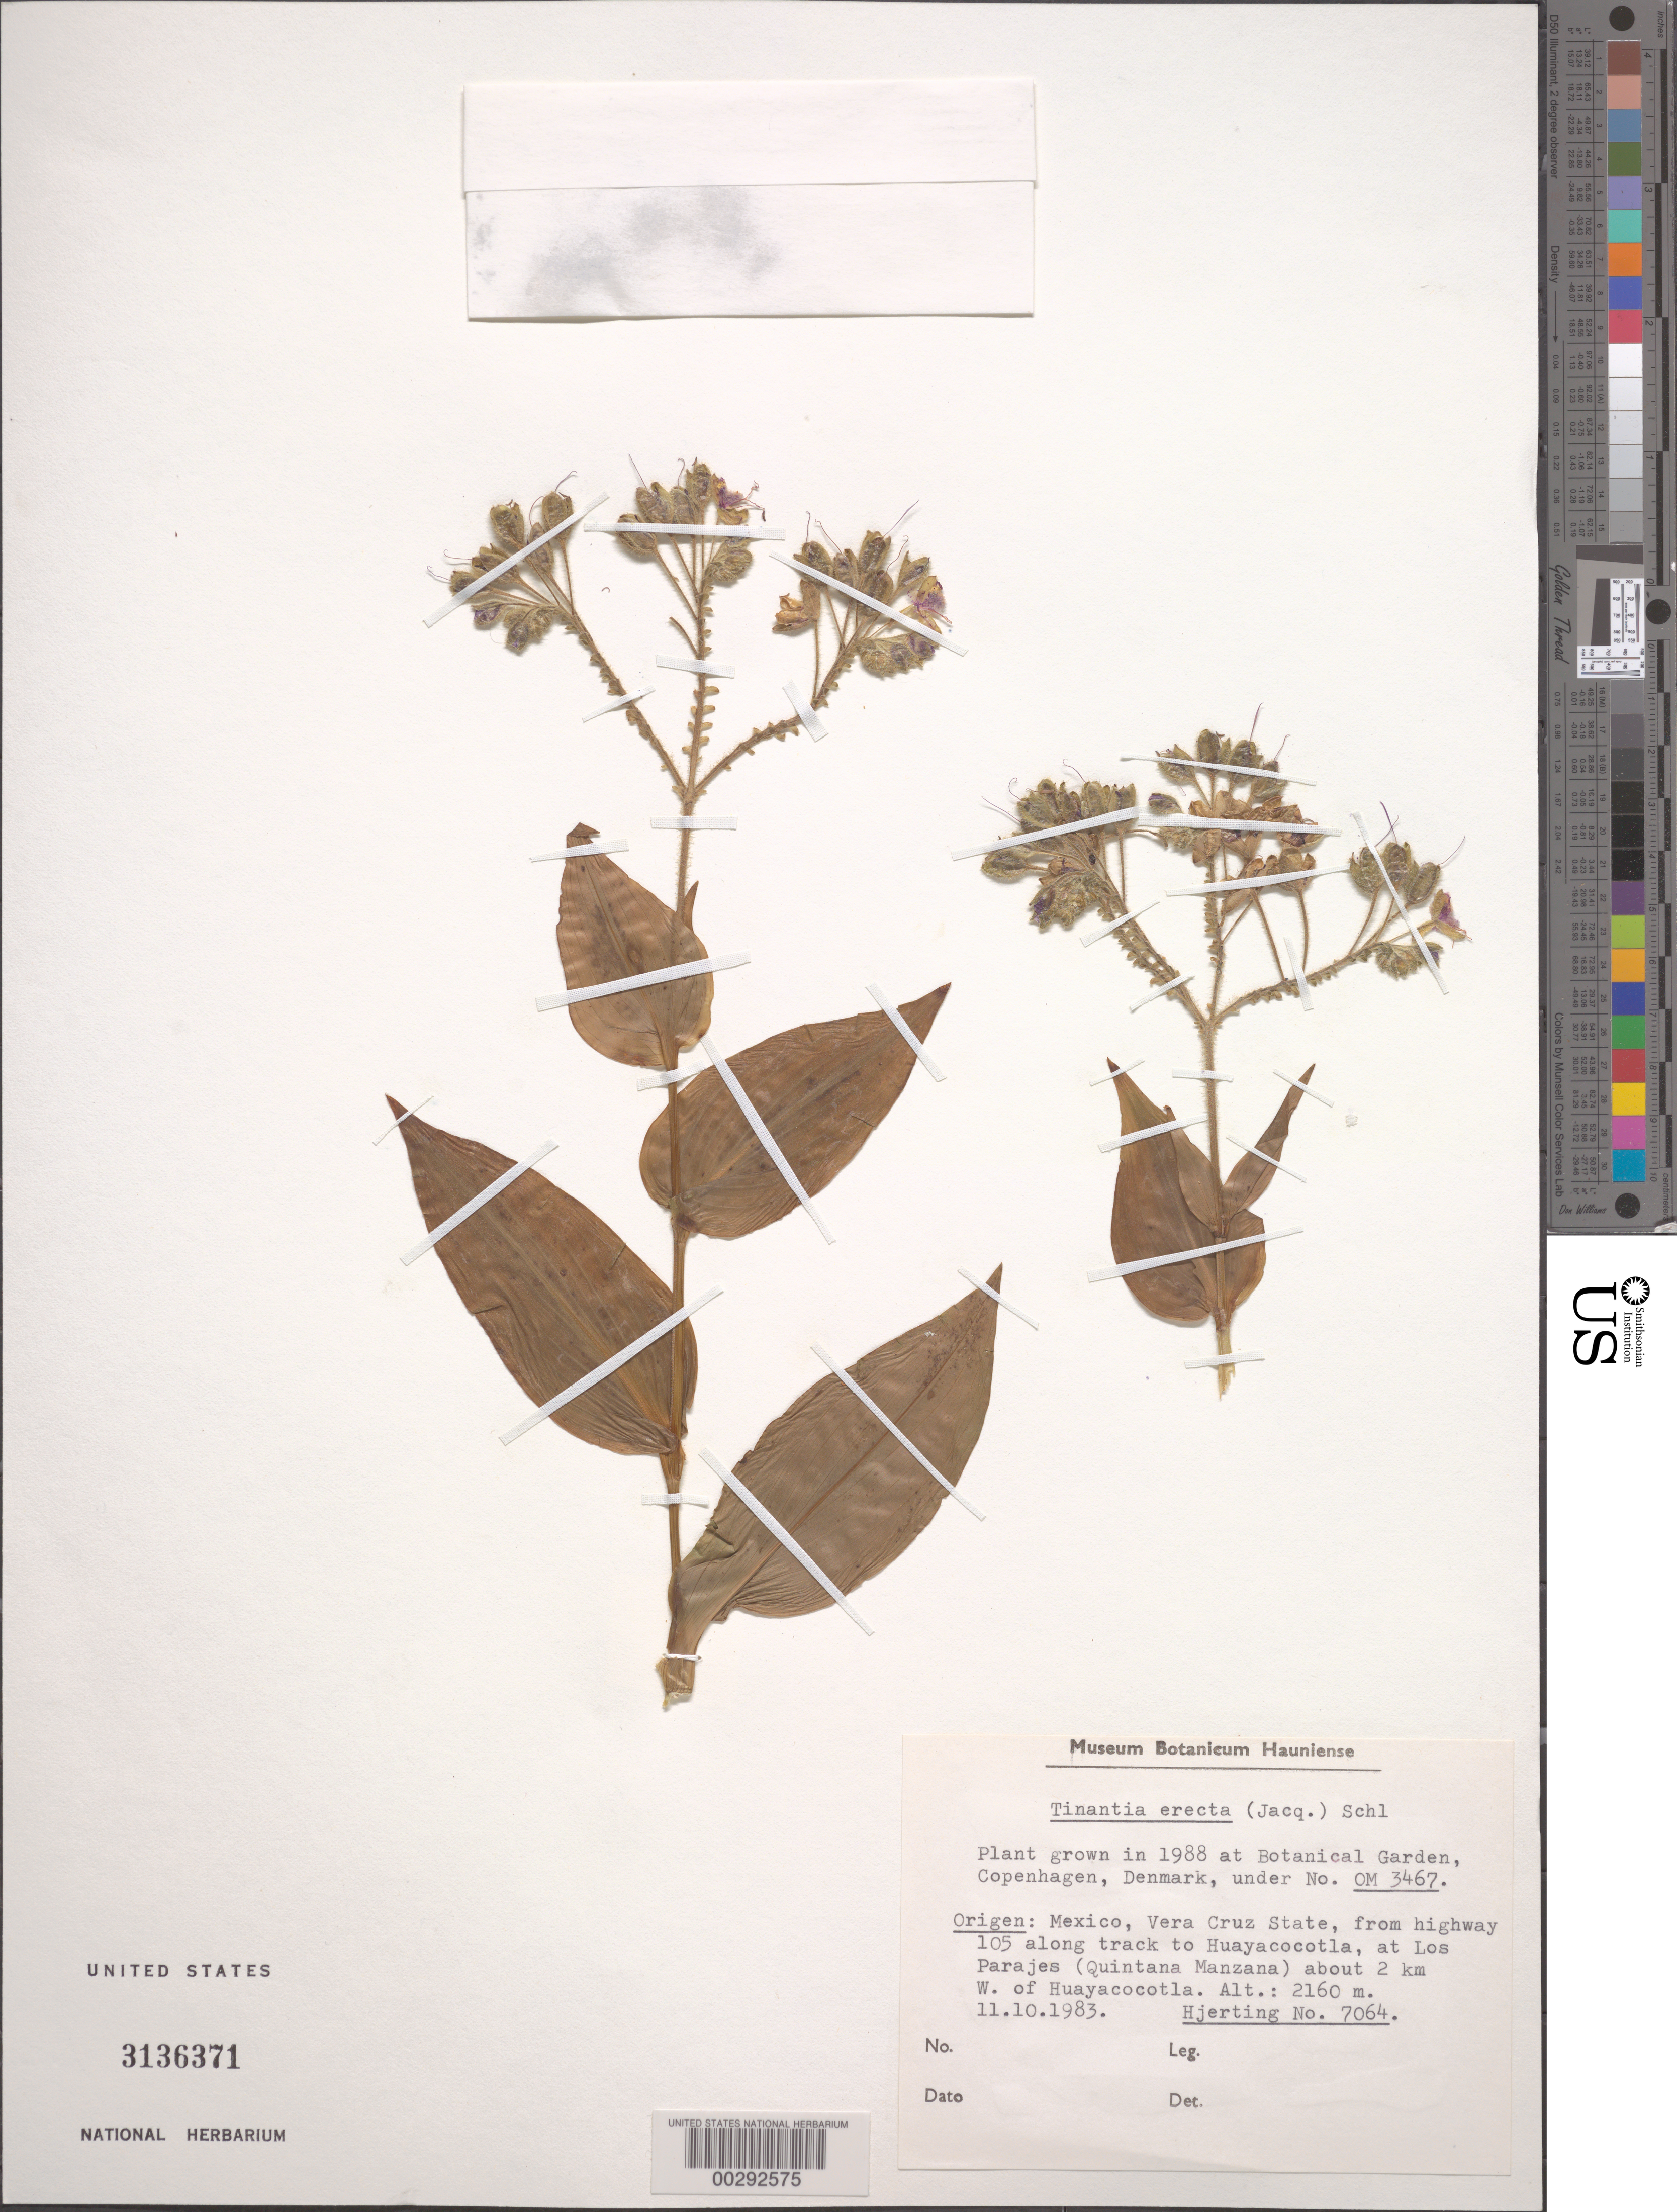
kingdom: Plantae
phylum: Tracheophyta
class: Liliopsida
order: Commelinales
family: Commelinaceae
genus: Tinantia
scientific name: Tinantia erecta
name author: (Jacq.) Fenzl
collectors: J. P. Hjerting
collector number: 7064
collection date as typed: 11 Oct 1983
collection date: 1983-10-11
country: Mexico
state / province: Veracruz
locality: Along track to Huayacocotla at Los Parajes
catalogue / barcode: US 3136371